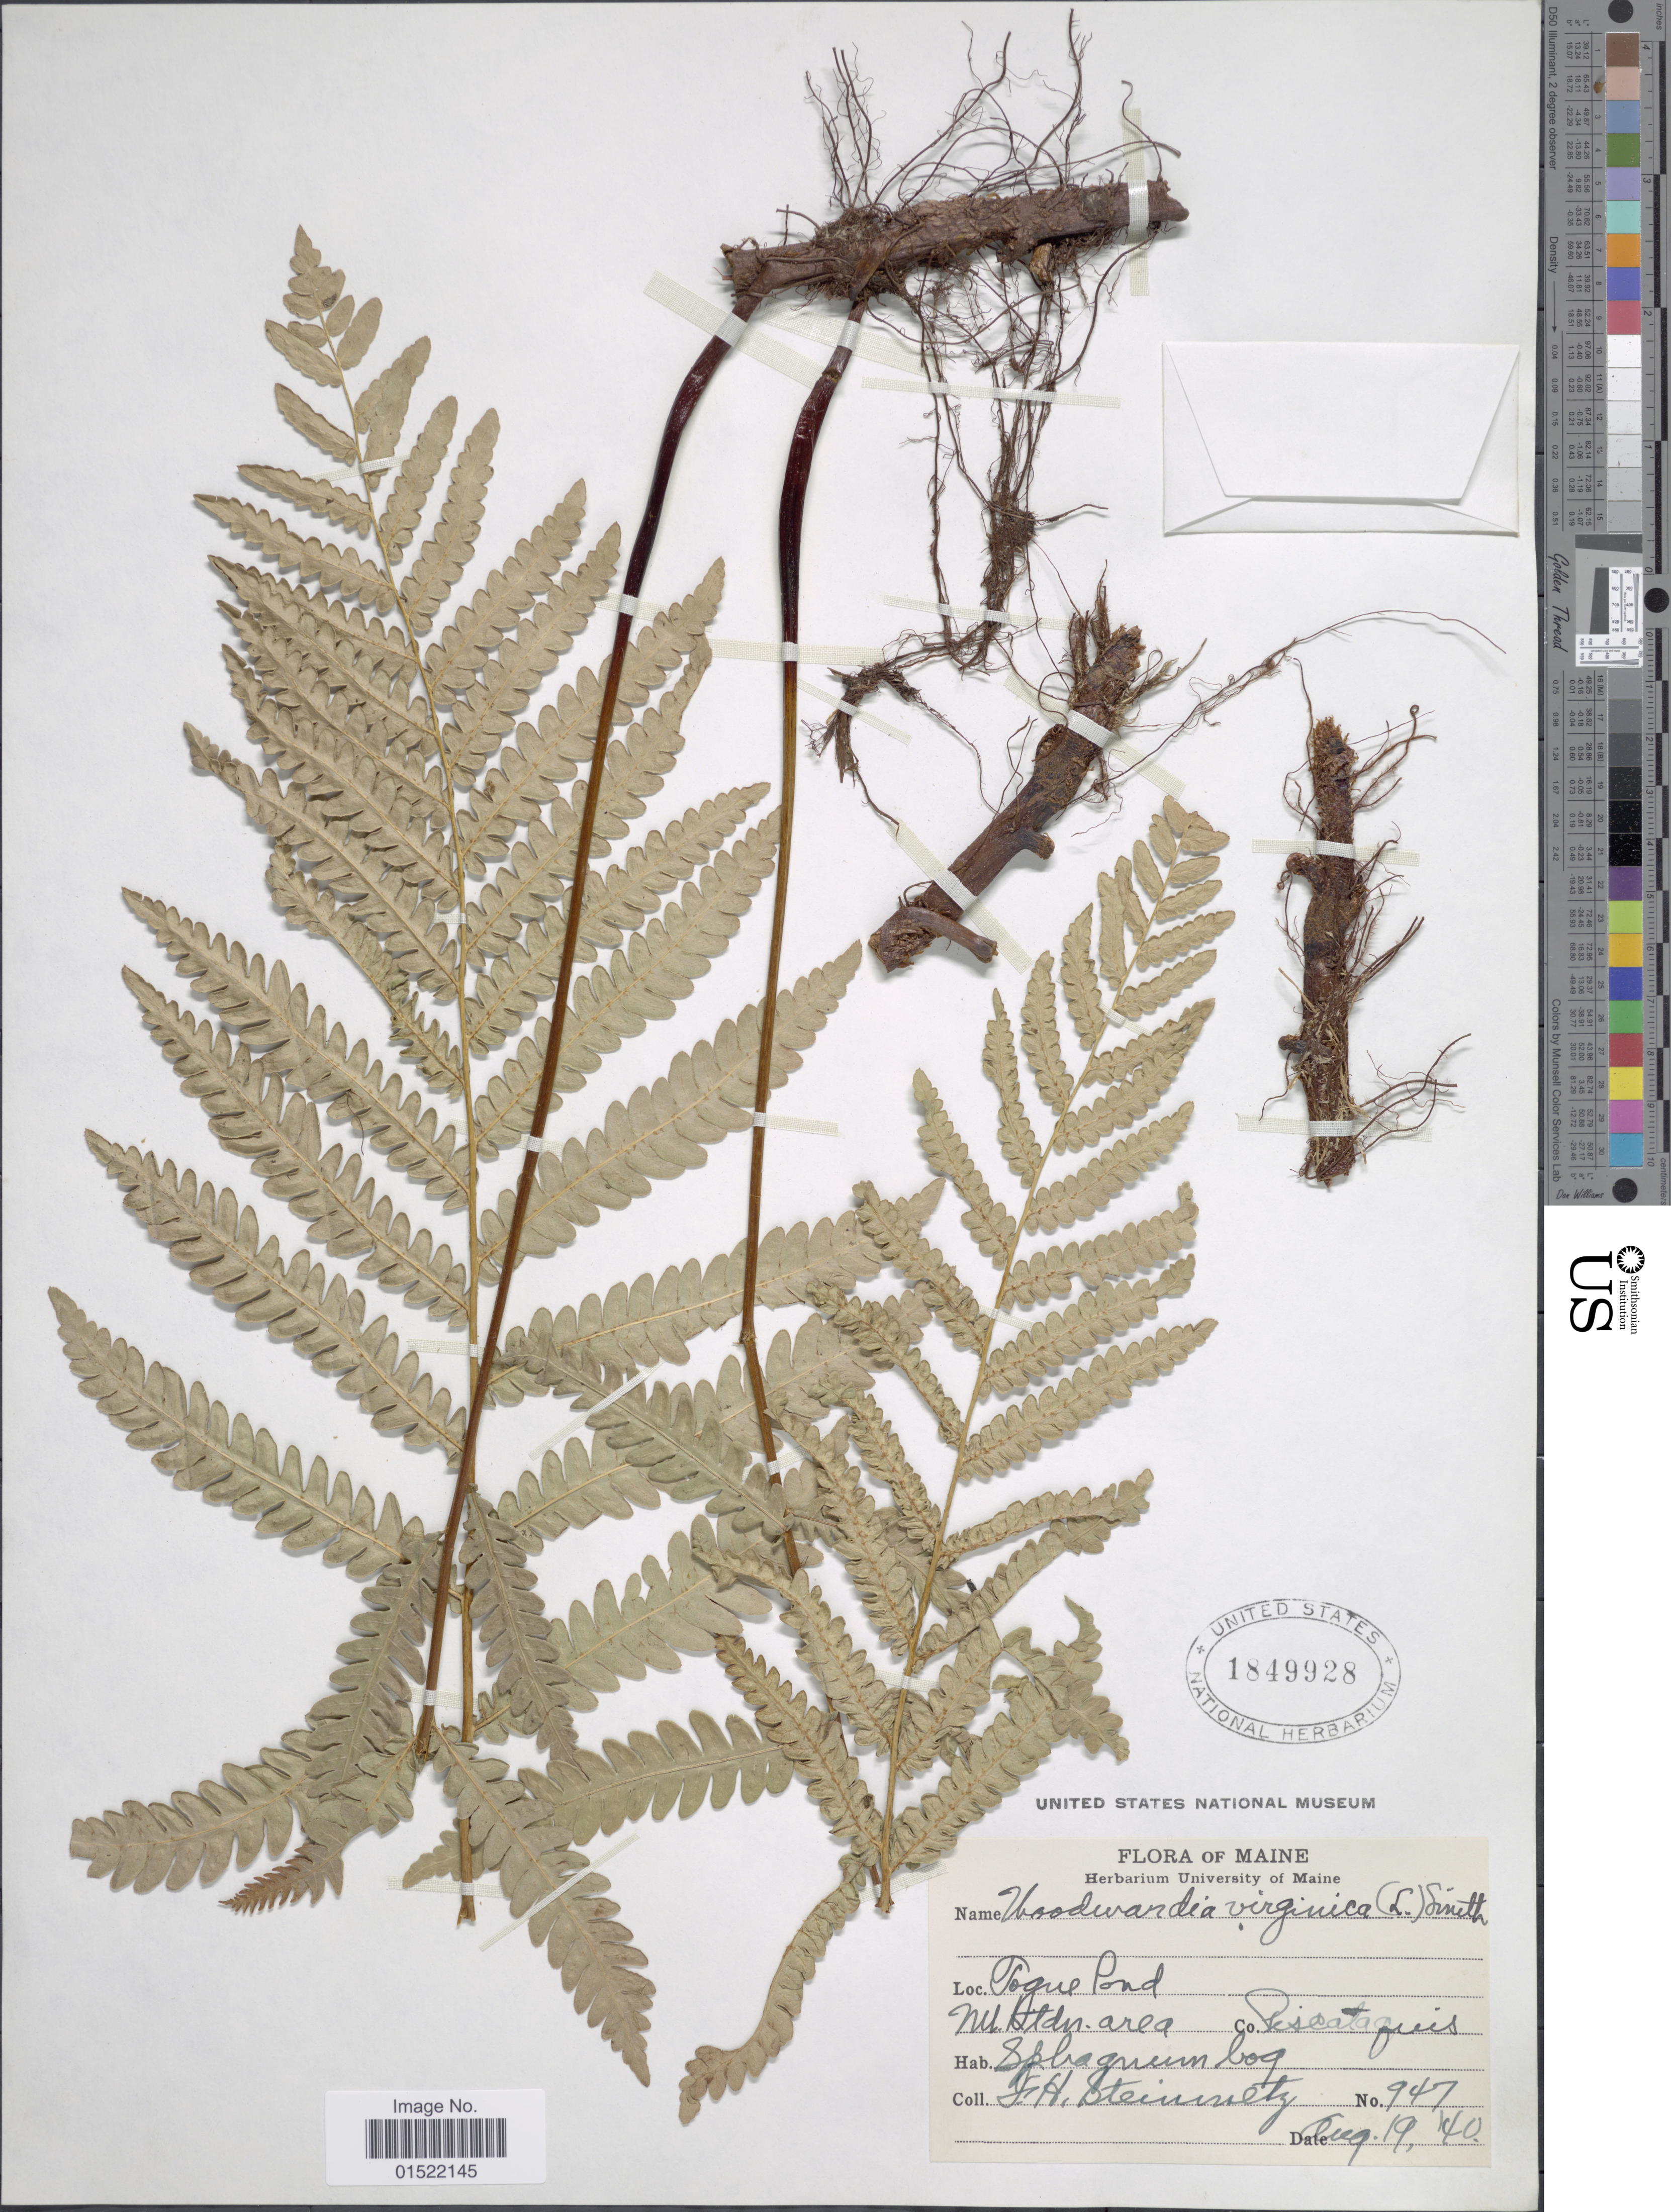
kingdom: Plantae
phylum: Tracheophyta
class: Polypodiopsida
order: Polypodiales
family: Blechnaceae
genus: Woodwardia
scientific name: Woodwardia virginica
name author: (L.) R.M. Sm.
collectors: F. H. Steinmetz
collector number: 947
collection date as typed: Transcribed d/m/y: 19/8/40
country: United States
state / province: Maine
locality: Togue pond, Mt. Ktan area, Co. Piscataquis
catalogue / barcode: US 1849928